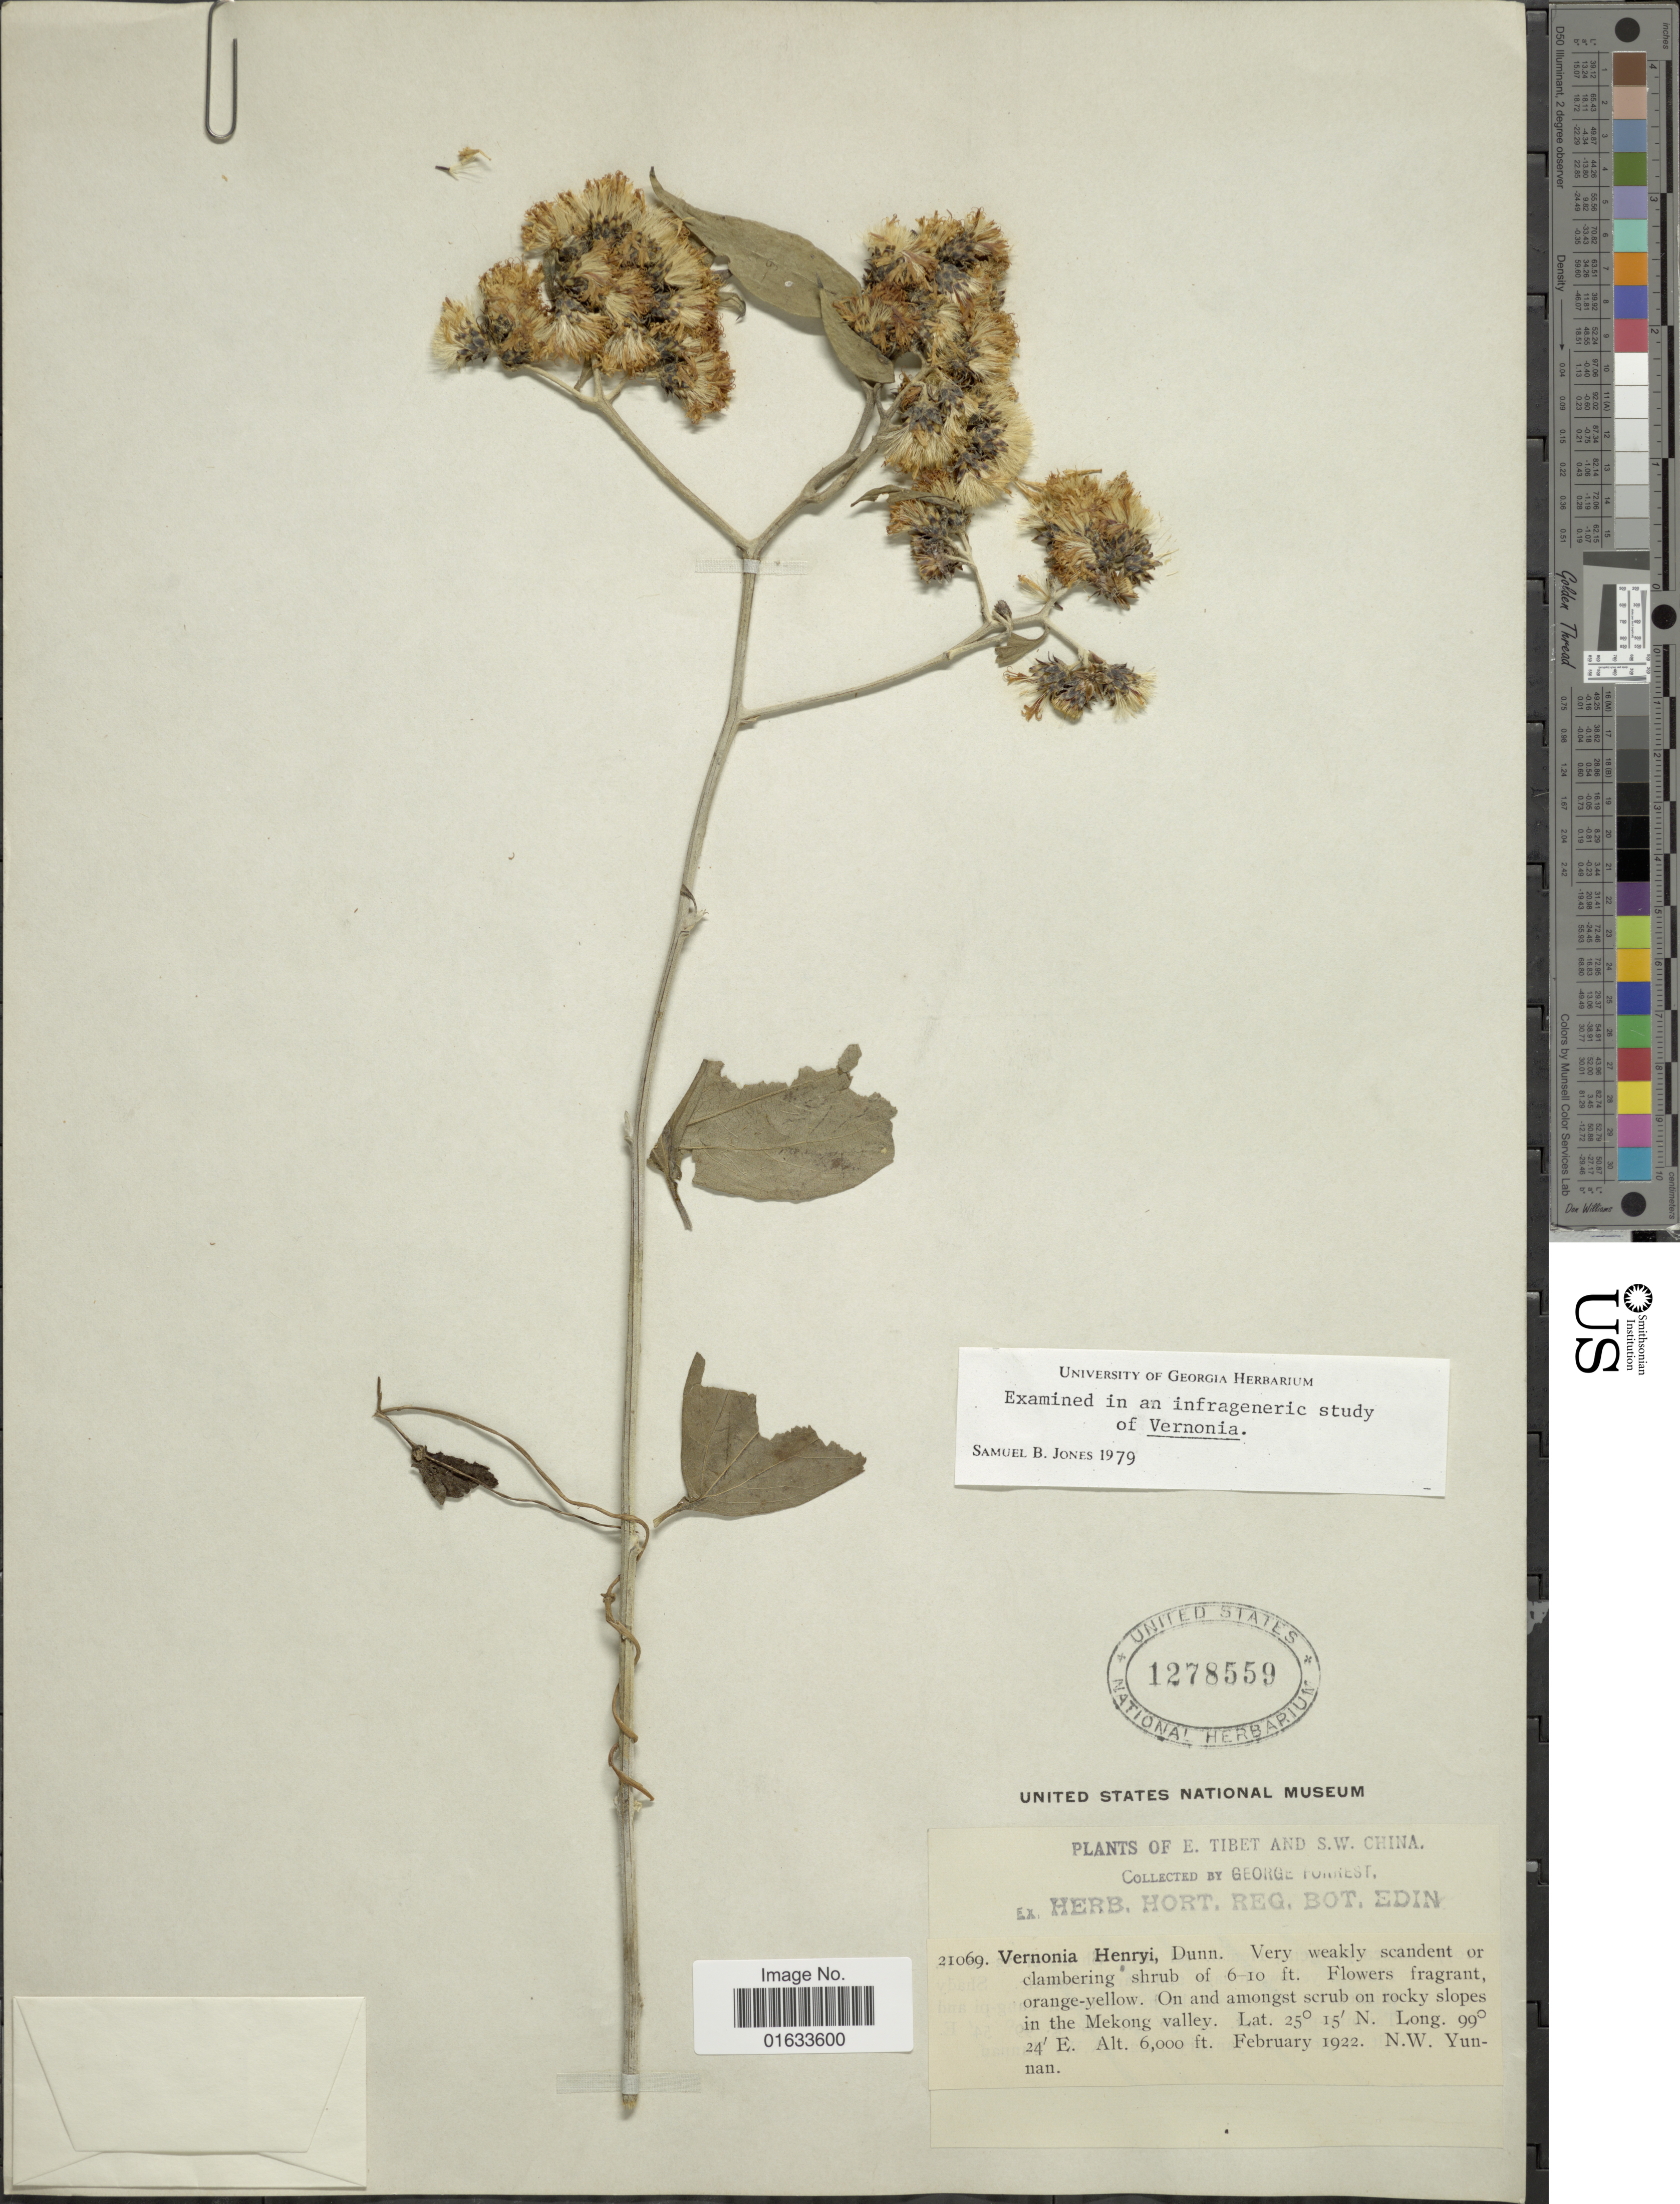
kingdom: Plantae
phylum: Tracheophyta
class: Magnoliopsida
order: Asterales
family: Asteraceae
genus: Distephanus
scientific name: Distephanus henryi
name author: (Dunn) H. Rob.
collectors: G. Forrest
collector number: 21069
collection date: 1922-02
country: China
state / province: Yunnan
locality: E. Tibet and S.W. China. On and amongst scrub on rocky slopes in the Mekong valley. N.W. Yunnan.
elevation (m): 1829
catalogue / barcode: US 1278559